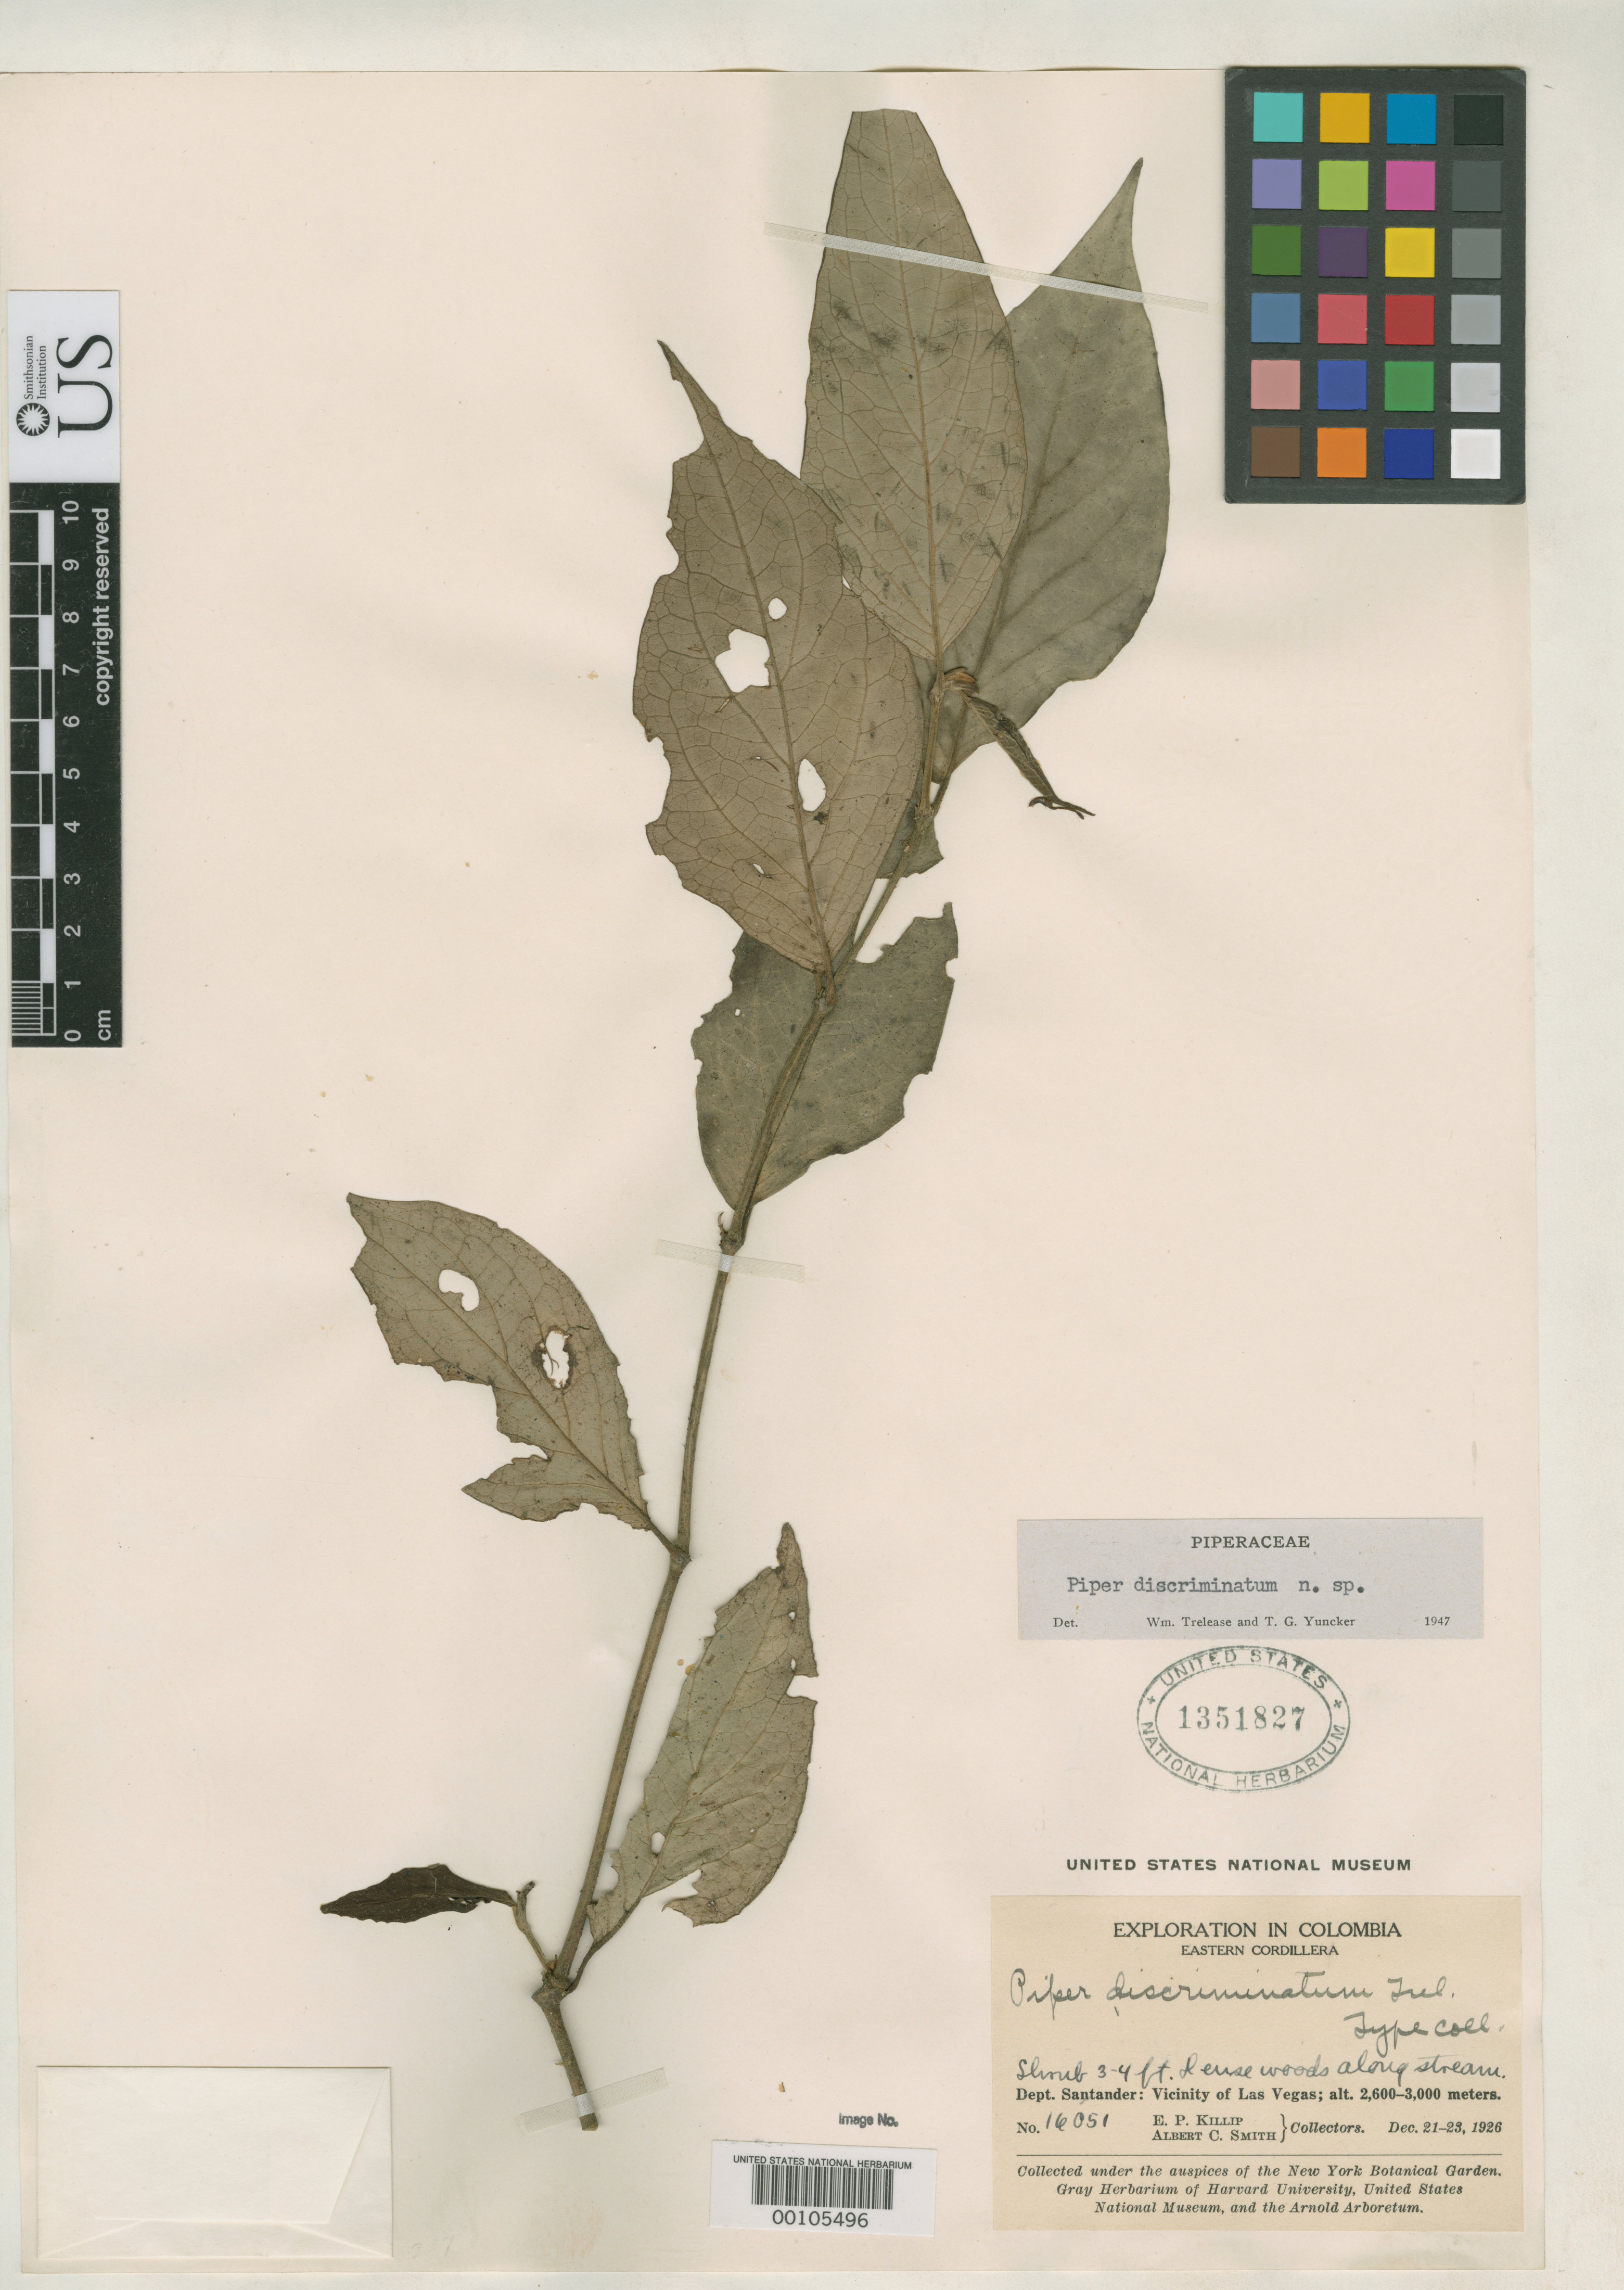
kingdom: Plantae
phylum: Tracheophyta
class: Magnoliopsida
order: Piperales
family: Piperaceae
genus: Piper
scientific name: Piper discriminatum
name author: Trel. & Yunck.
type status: Isotype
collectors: E. P. Killip & A. C. Smith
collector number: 16051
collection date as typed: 21 Dec 1926 to 23 Dec 1926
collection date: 1926-12-21/1926-12-23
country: Colombia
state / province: Santander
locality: Eastern Cordillera, near las Vegas.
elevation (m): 2600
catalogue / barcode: US 1351827